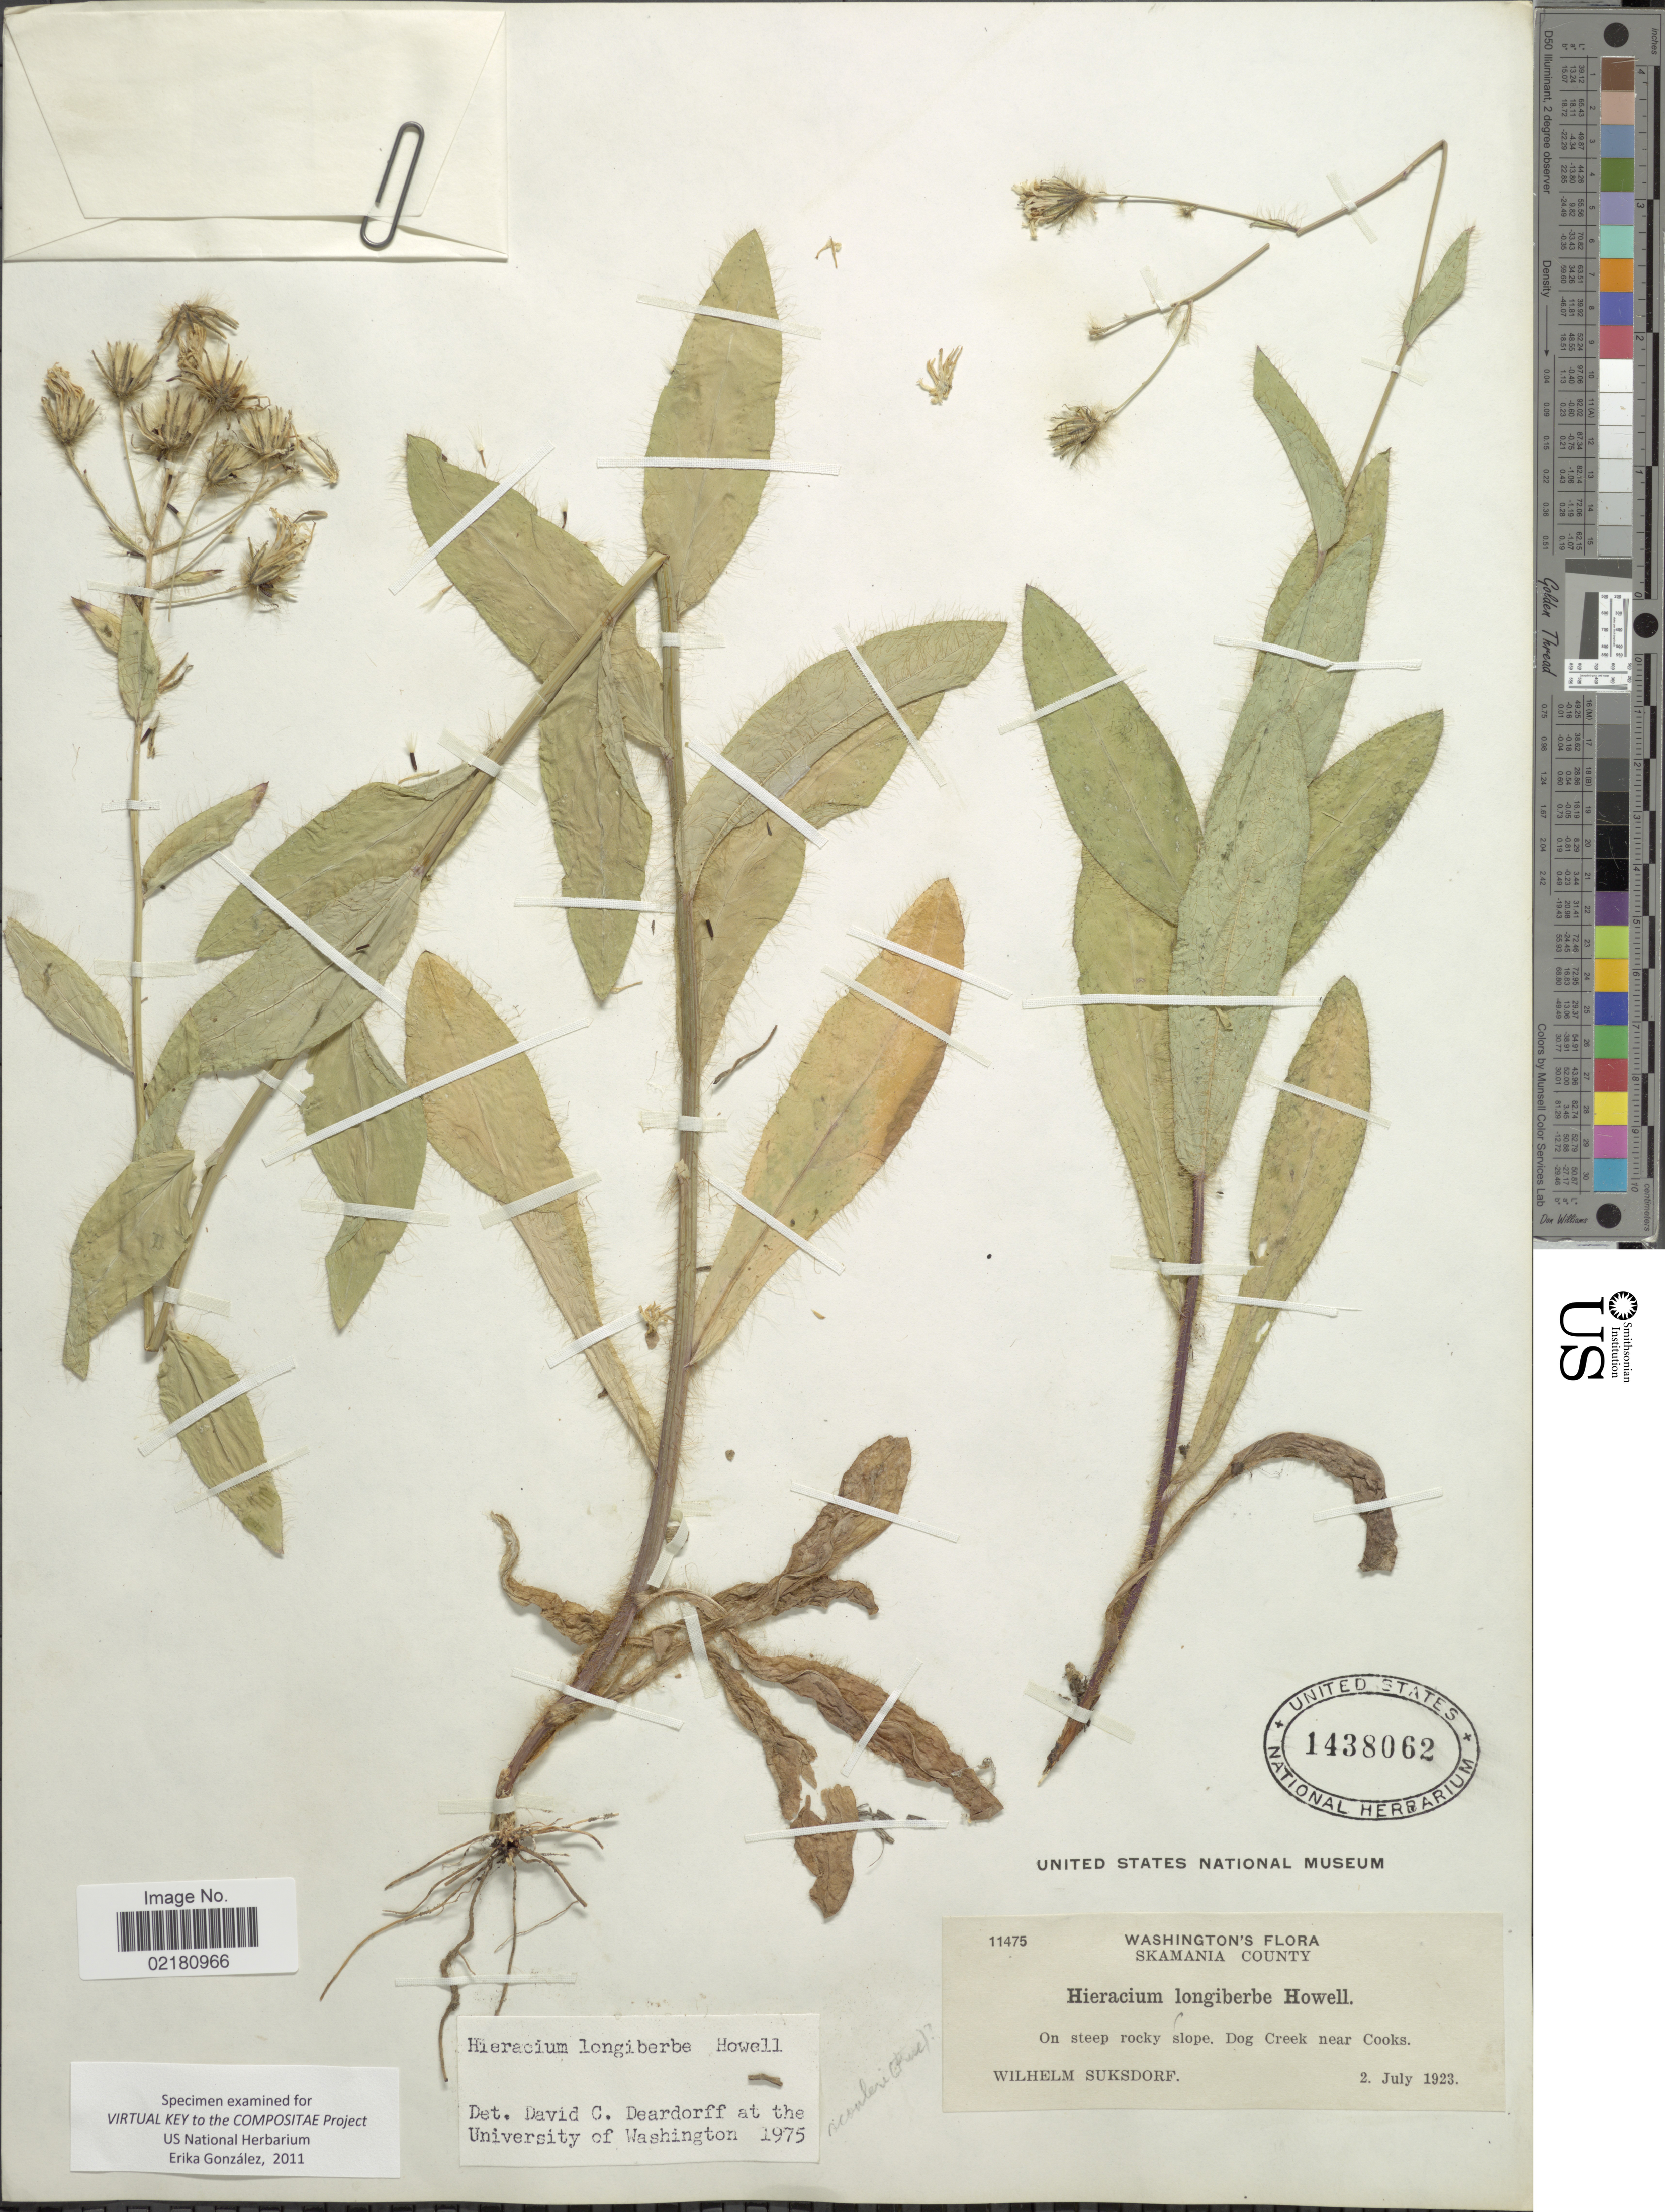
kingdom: Plantae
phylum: Tracheophyta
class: Magnoliopsida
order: Asterales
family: Asteraceae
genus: Hieracium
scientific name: Hieracium scouleri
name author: Hook.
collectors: W. N. Suksdorf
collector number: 11475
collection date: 1923-07-02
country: United States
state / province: Washington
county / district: Skamania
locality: Skamania County. On steep rocky slope. Dog Creek near Cooks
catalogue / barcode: US 1438062